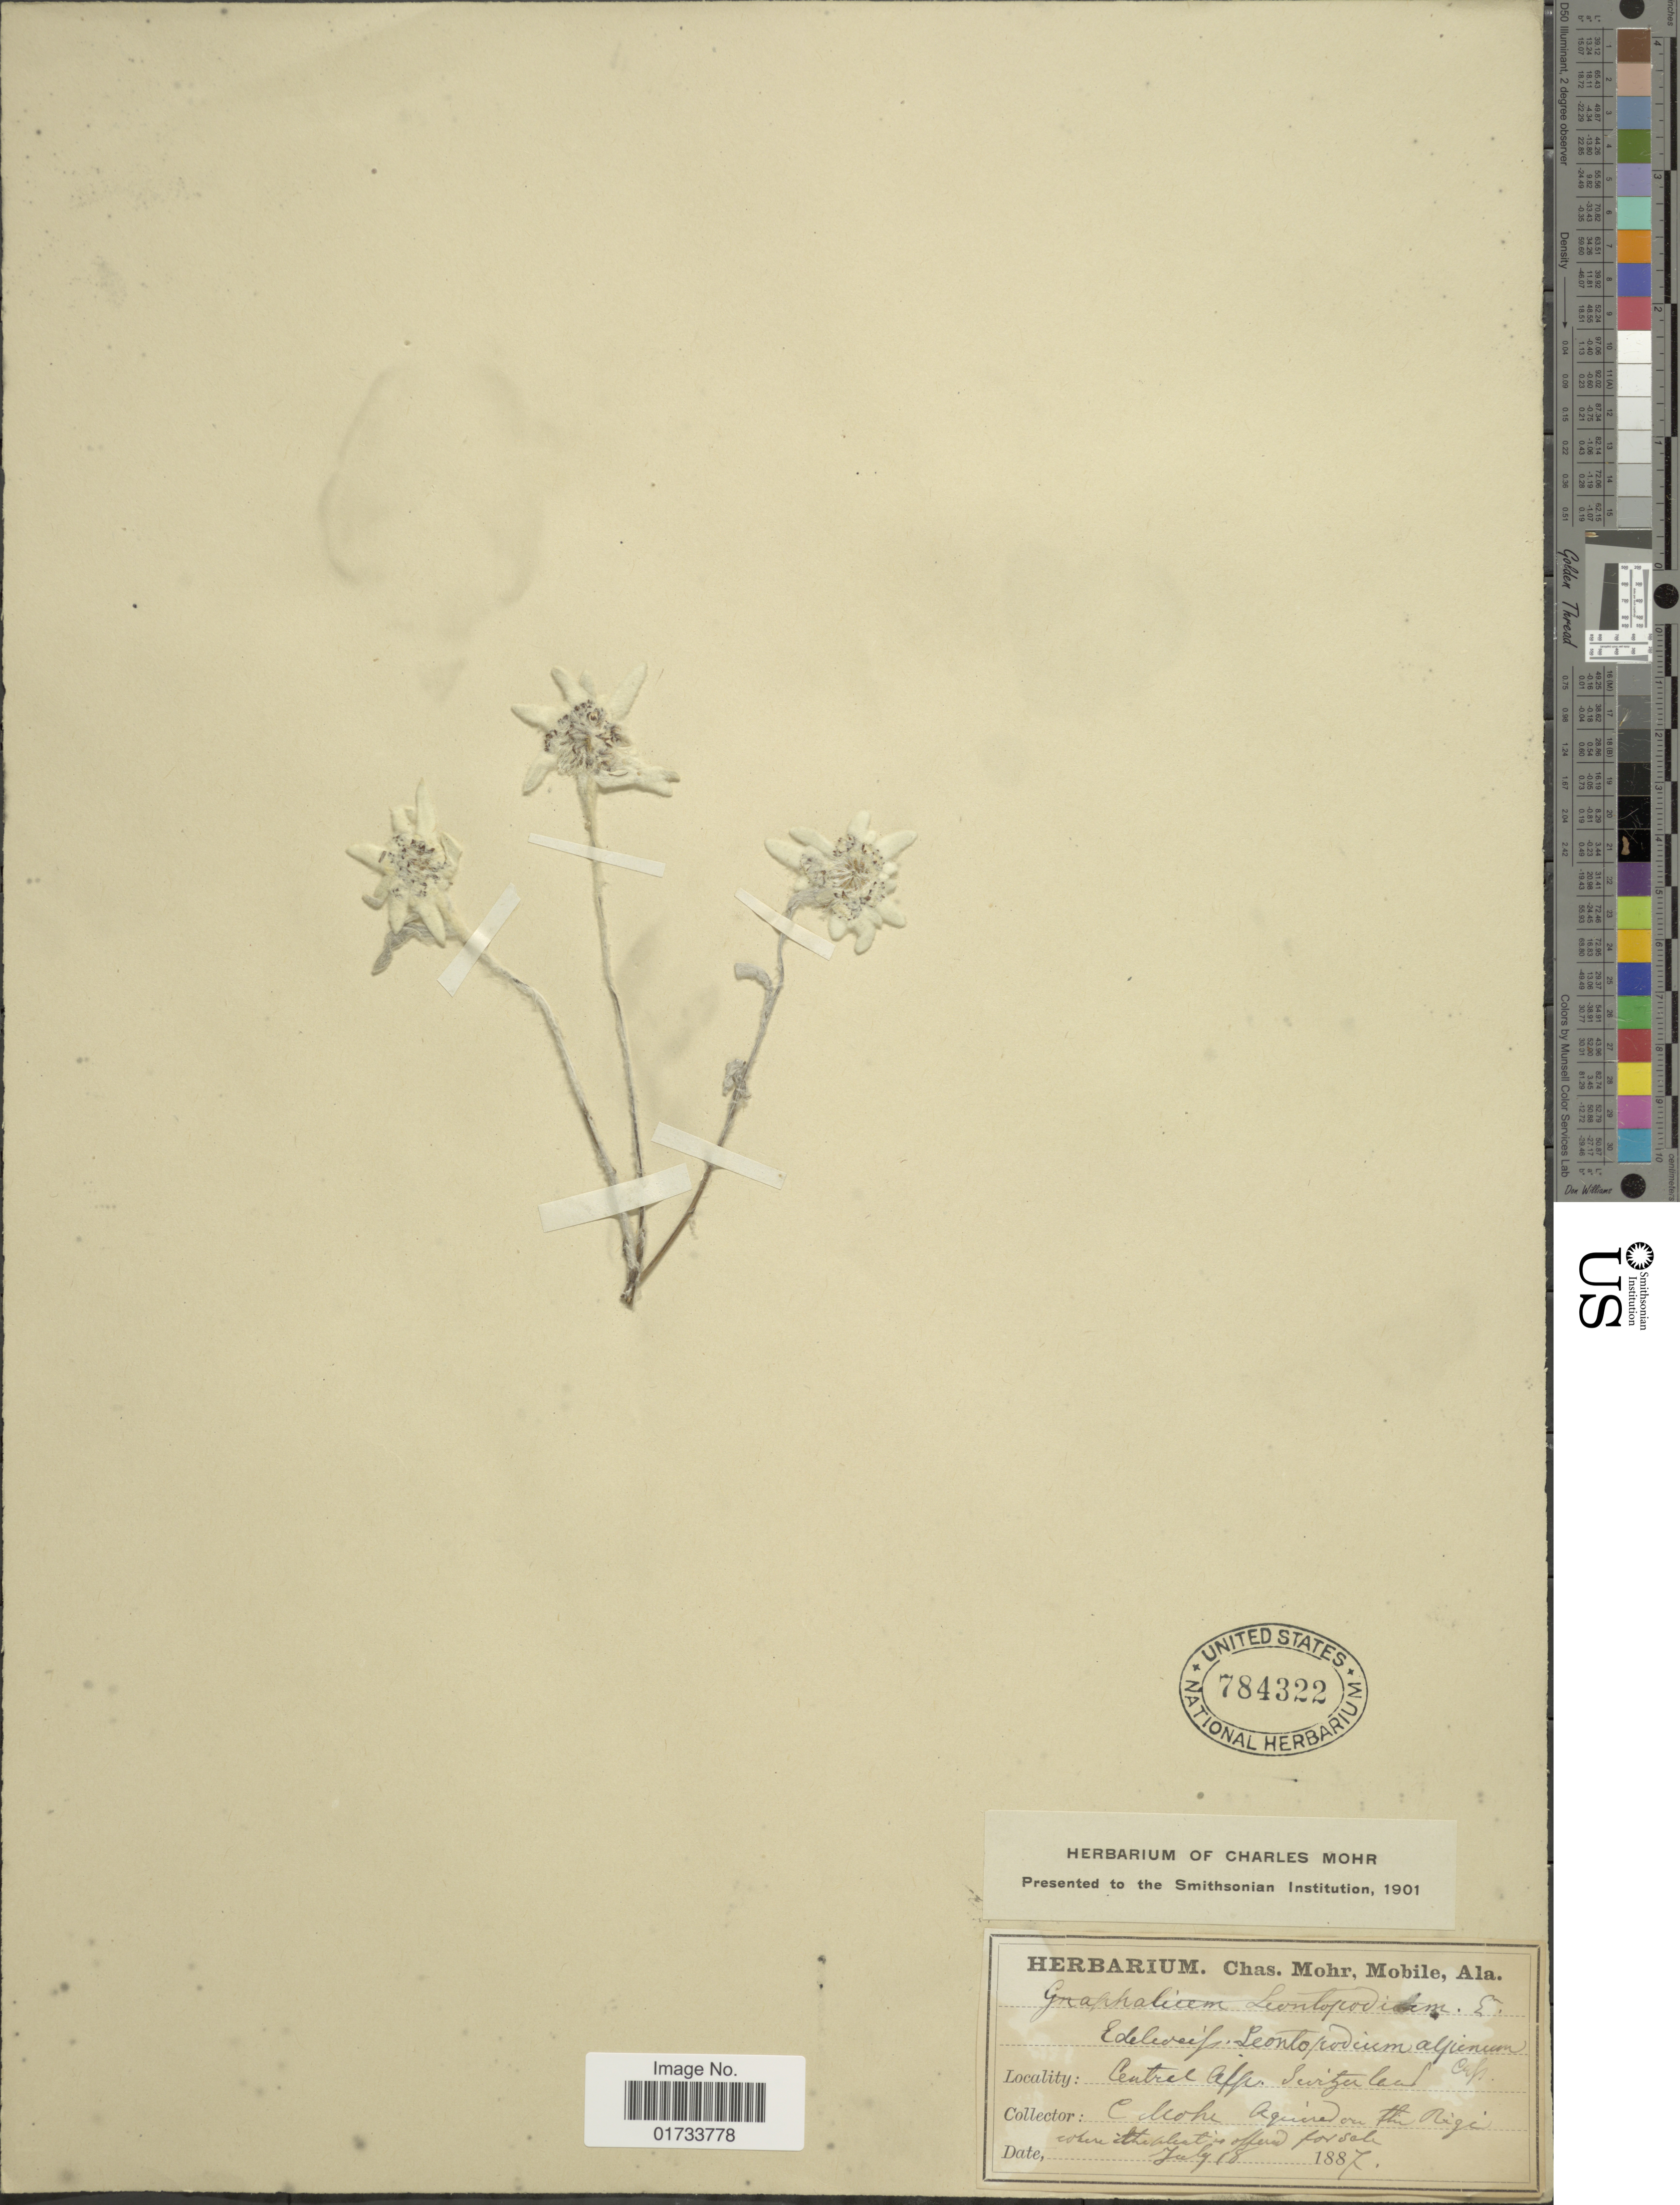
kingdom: Plantae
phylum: Tracheophyta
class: Magnoliopsida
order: Asterales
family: Asteraceae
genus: Leontopodium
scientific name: Leontopodium alpinum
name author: Cass.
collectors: C. T. Mohr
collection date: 1887-07-18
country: Switzerland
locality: Central Alp.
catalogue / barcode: US 784322